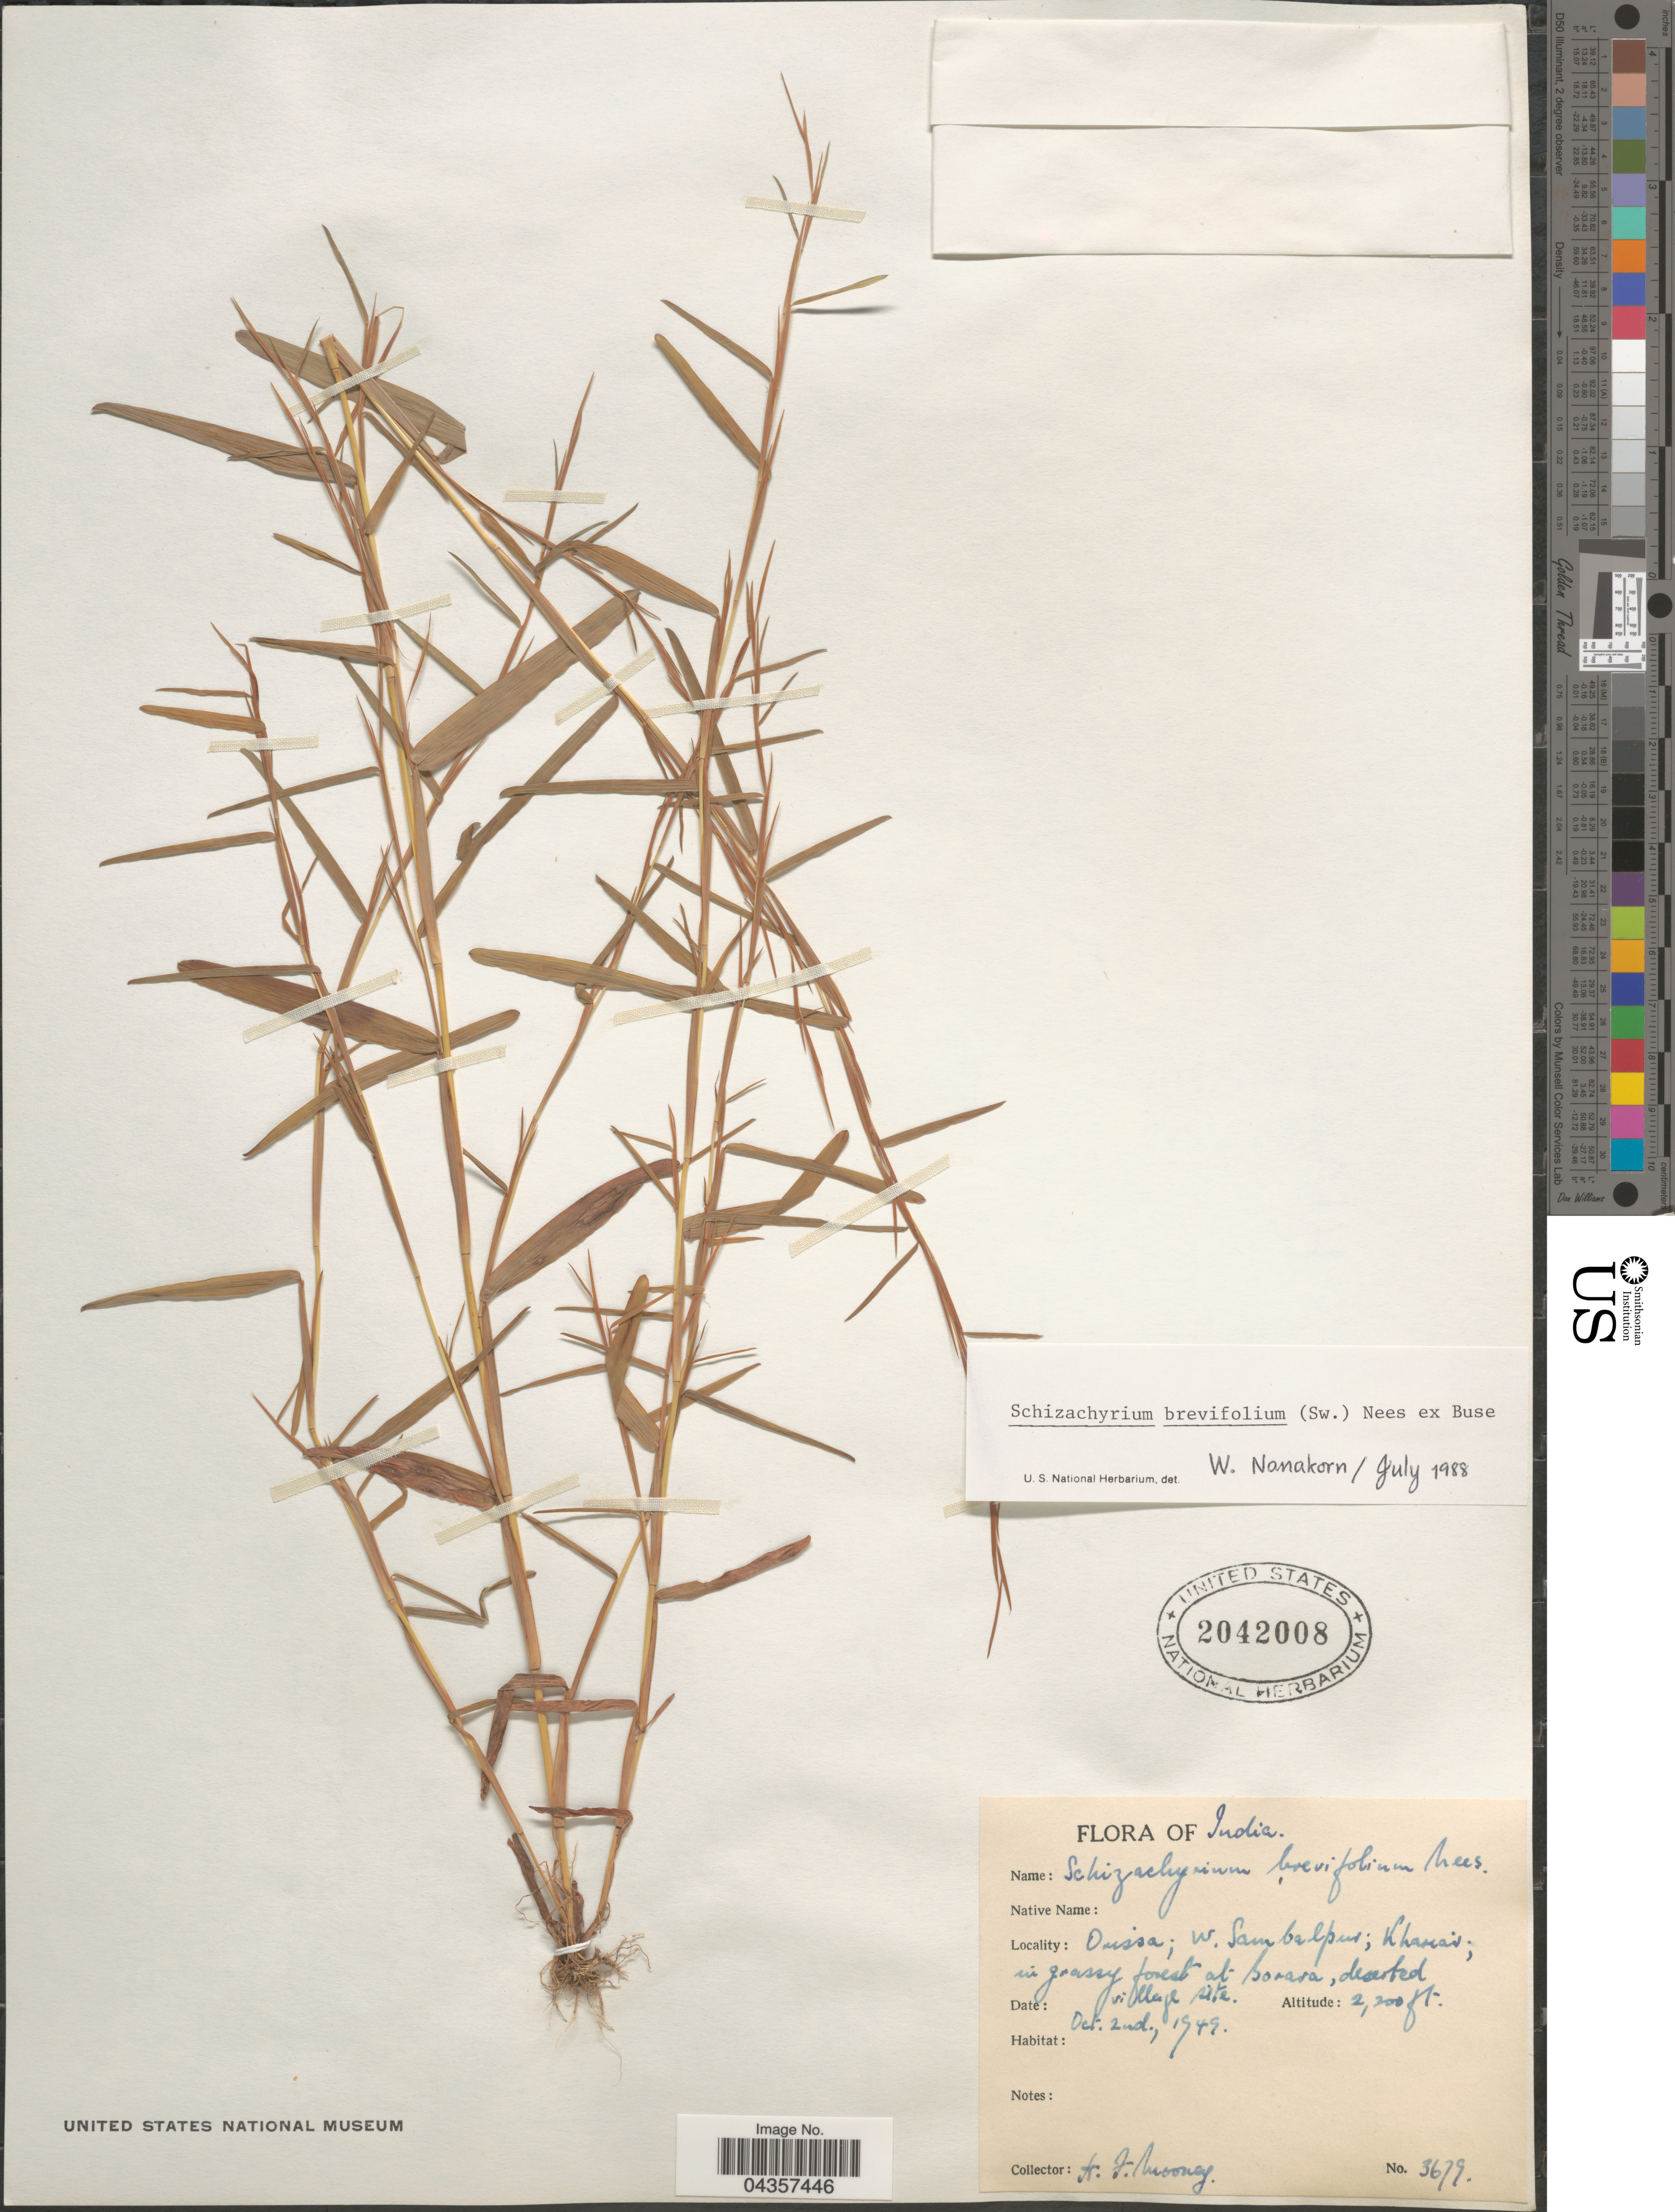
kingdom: Plantae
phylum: Tracheophyta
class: Liliopsida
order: Poales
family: Poaceae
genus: Schizachyrium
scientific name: Schizachyrium brevifolium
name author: (Sw.) Nees ex Büse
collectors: H. Mooney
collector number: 3679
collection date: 1949-10-02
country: India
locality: Orissa; W. Sambalpur; Kharai; in grassy forest at Sorara, deserted village site.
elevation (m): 671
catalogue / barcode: US 2042008